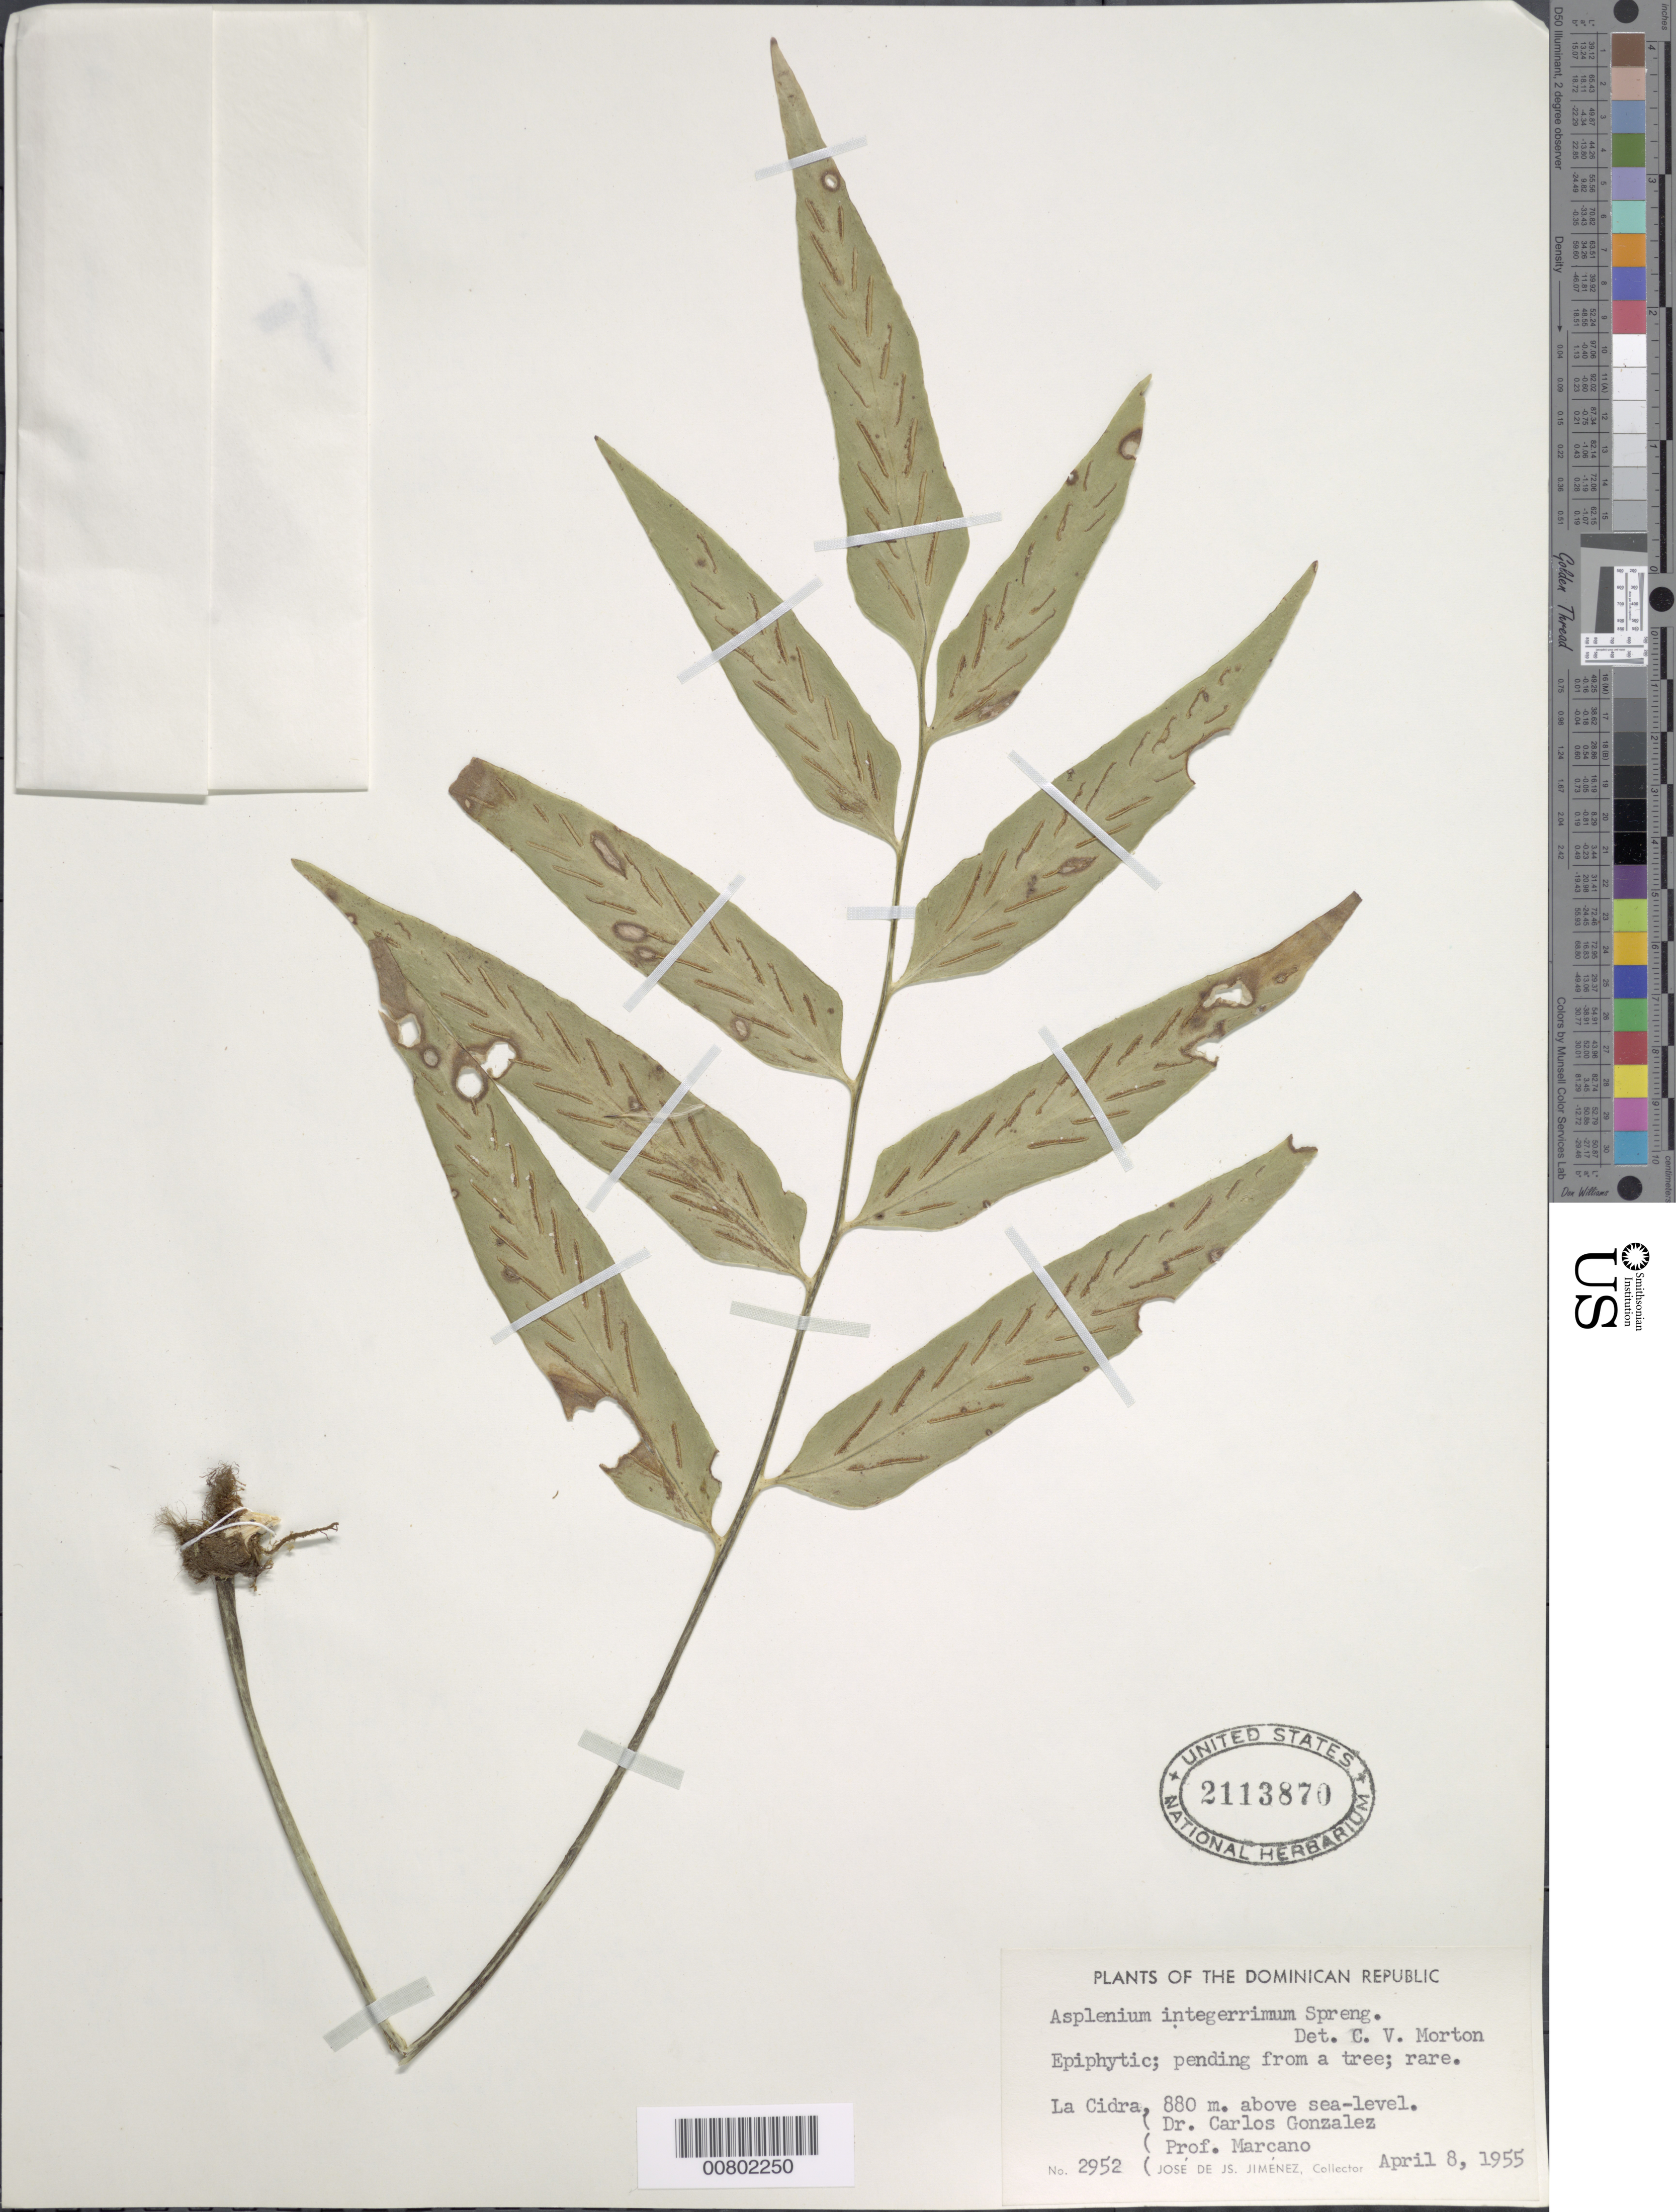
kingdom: Plantae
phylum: Tracheophyta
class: Polypodiopsida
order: Polypodiales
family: Aspleniaceae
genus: Asplenium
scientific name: Asplenium juglandifolium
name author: Lam.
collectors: C. Gonzalez, -. Marcano & J. J. Jiménez Almonte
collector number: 2952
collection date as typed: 08 Apr 1955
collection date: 1955-04-08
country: Dominican Republic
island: Hispaniola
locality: La Cidra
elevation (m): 880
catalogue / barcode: US 2113870